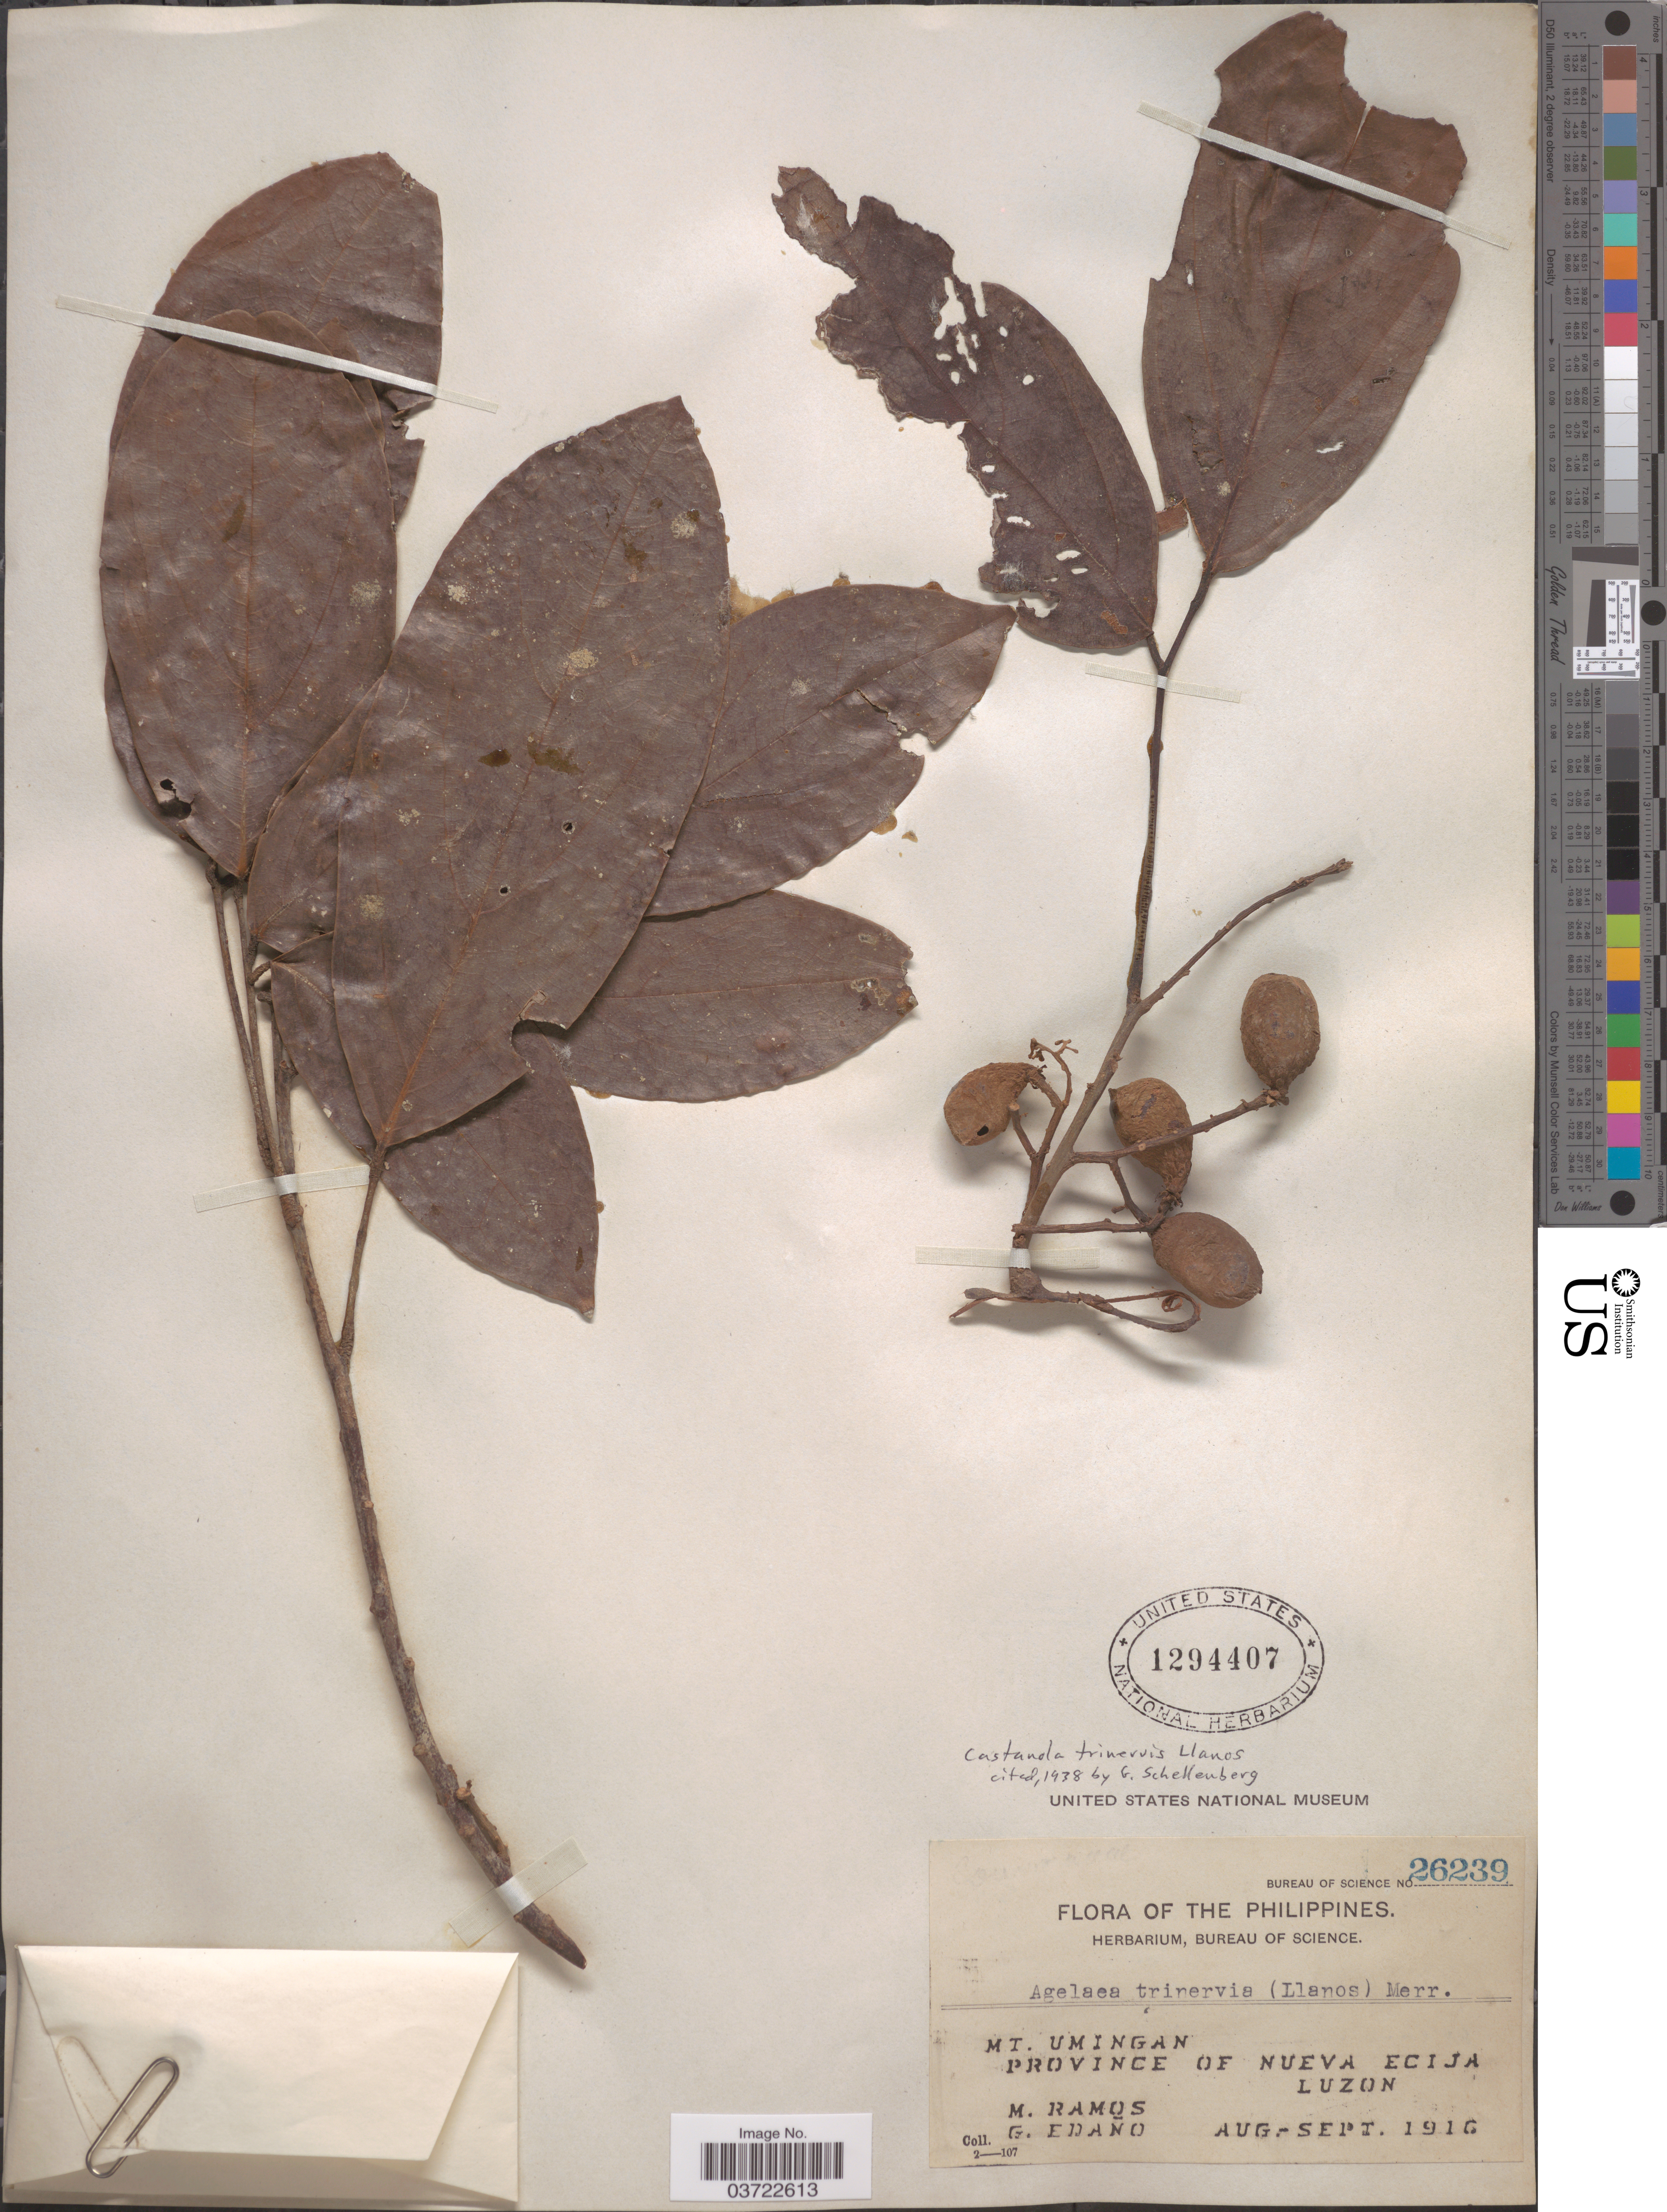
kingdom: Plantae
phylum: Tracheophyta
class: Magnoliopsida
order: Oxalidales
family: Connaraceae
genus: Agelaea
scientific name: Agelaea trinervis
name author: (Llanos) Merr.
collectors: M. Ramos & G. Edaño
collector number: Bureau of Science 26239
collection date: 1916-08/1916-09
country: Philippines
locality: Mt. Umingan, Province of Nueva Ecija, Luzon.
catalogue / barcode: US 1294407